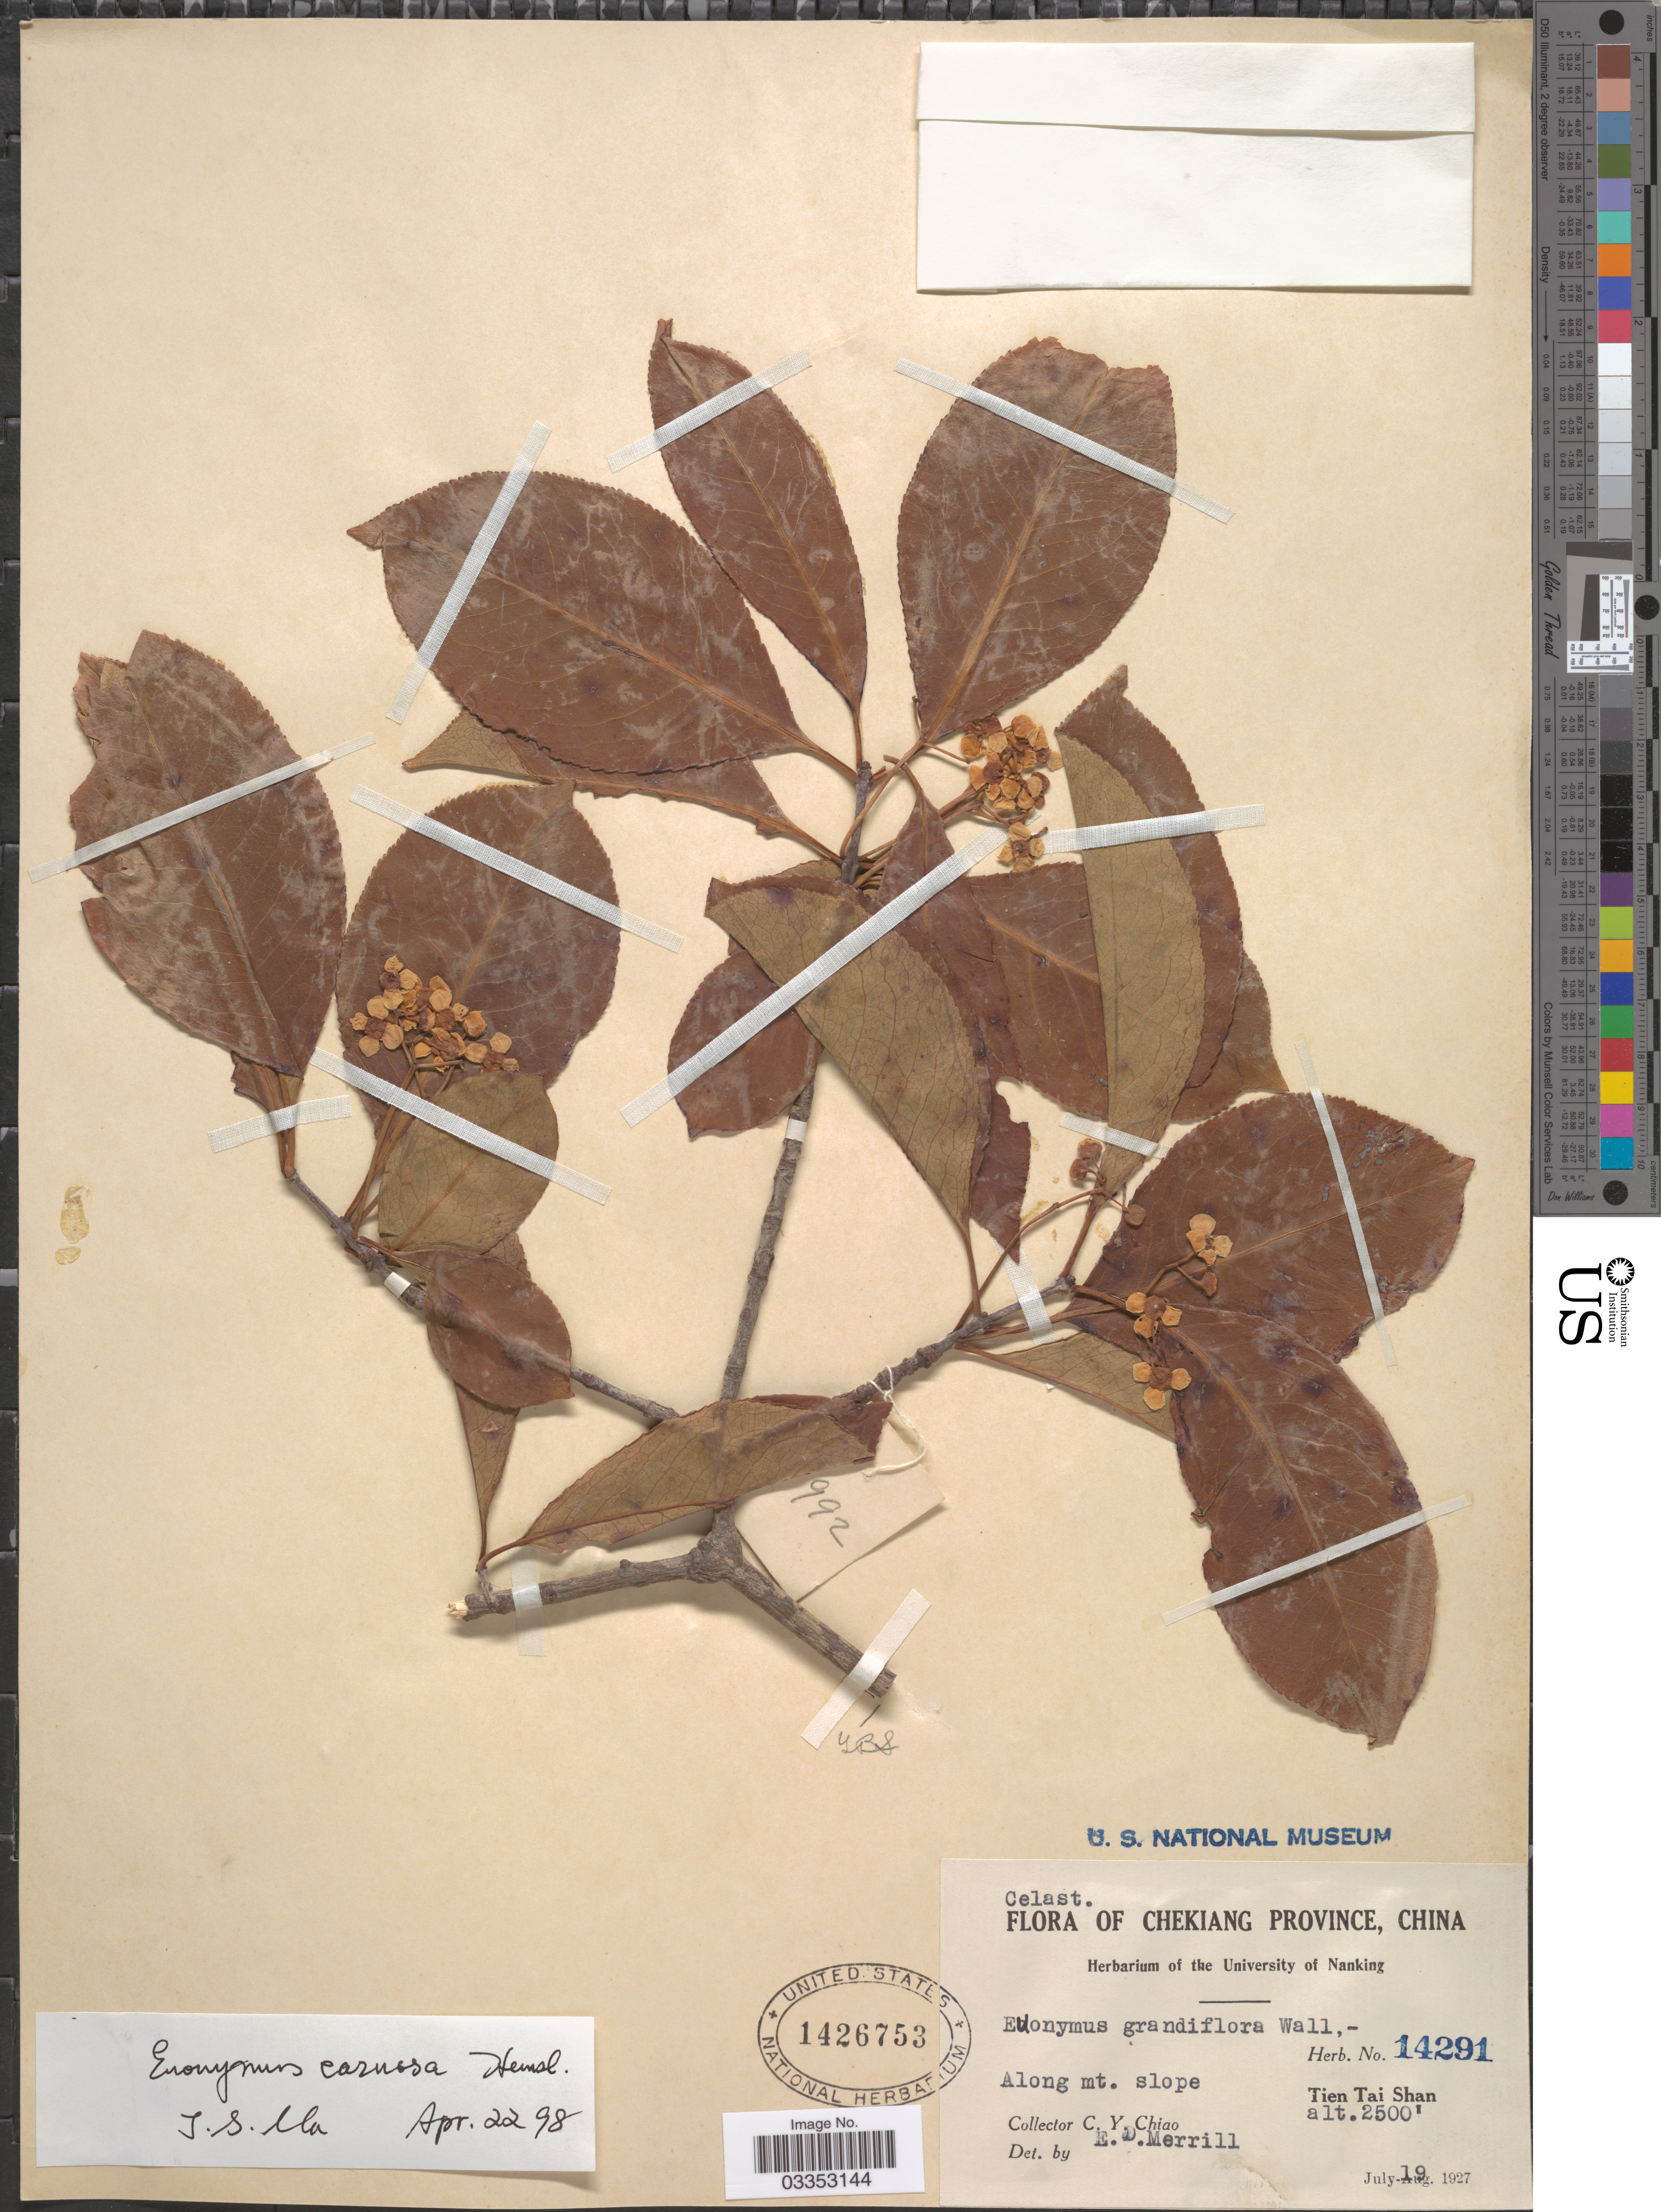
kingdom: Plantae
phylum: Tracheophyta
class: Magnoliopsida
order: Celastrales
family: Celastraceae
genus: Euonymus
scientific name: Euonymus carnosus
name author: Hemsl.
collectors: C. Y. Chiao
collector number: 14291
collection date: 1927-07-19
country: China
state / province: Zhejiang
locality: Chekiang Province. Along mt. slope. Tien Tai Shan.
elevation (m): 762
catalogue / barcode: US 1426753